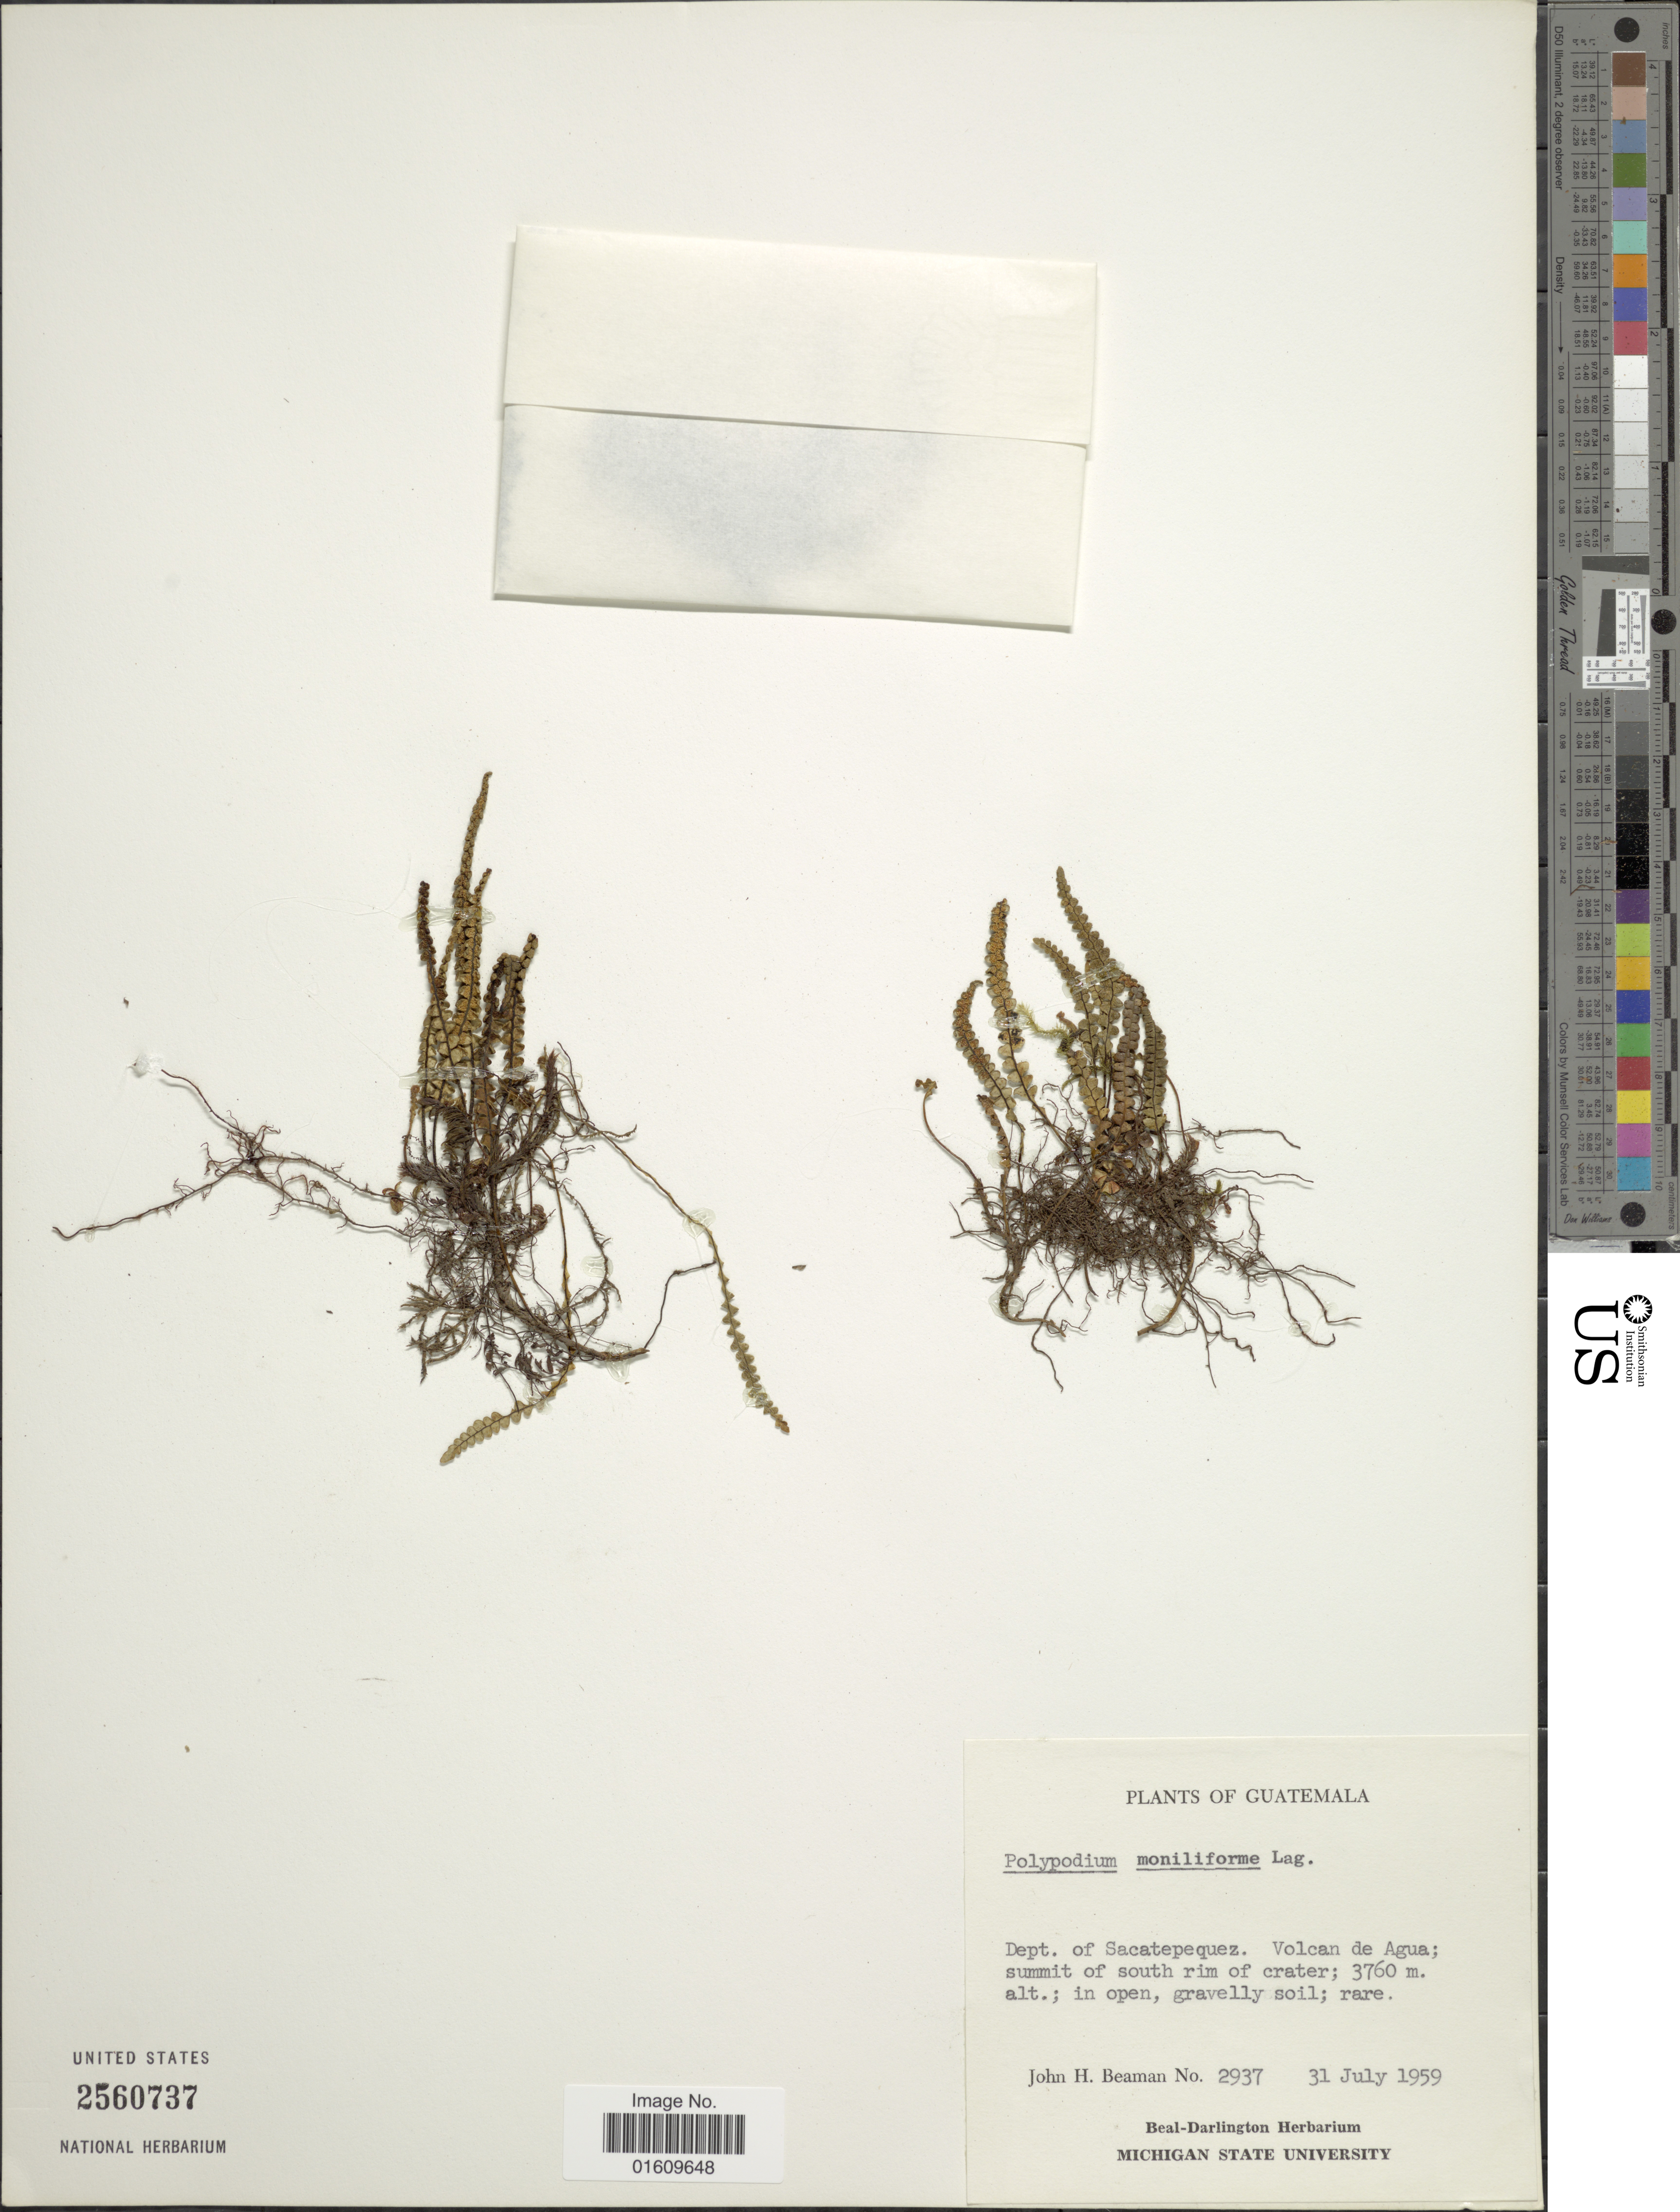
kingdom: Plantae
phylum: Tracheophyta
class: Polypodiopsida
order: Polypodiales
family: Polypodiaceae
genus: Melpomene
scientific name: Melpomene moniliformis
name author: (Lag. ex Sw.) A.R. Sm. & R.C. Moran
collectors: J. H. Beaman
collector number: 2937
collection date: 1959-07-31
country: Guatemala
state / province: Sacatepéquez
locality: Dept of Sacatepequez. Volcan de Aqua summit of South rim of crater, in open gravelly soil.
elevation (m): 3760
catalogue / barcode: US 2560737